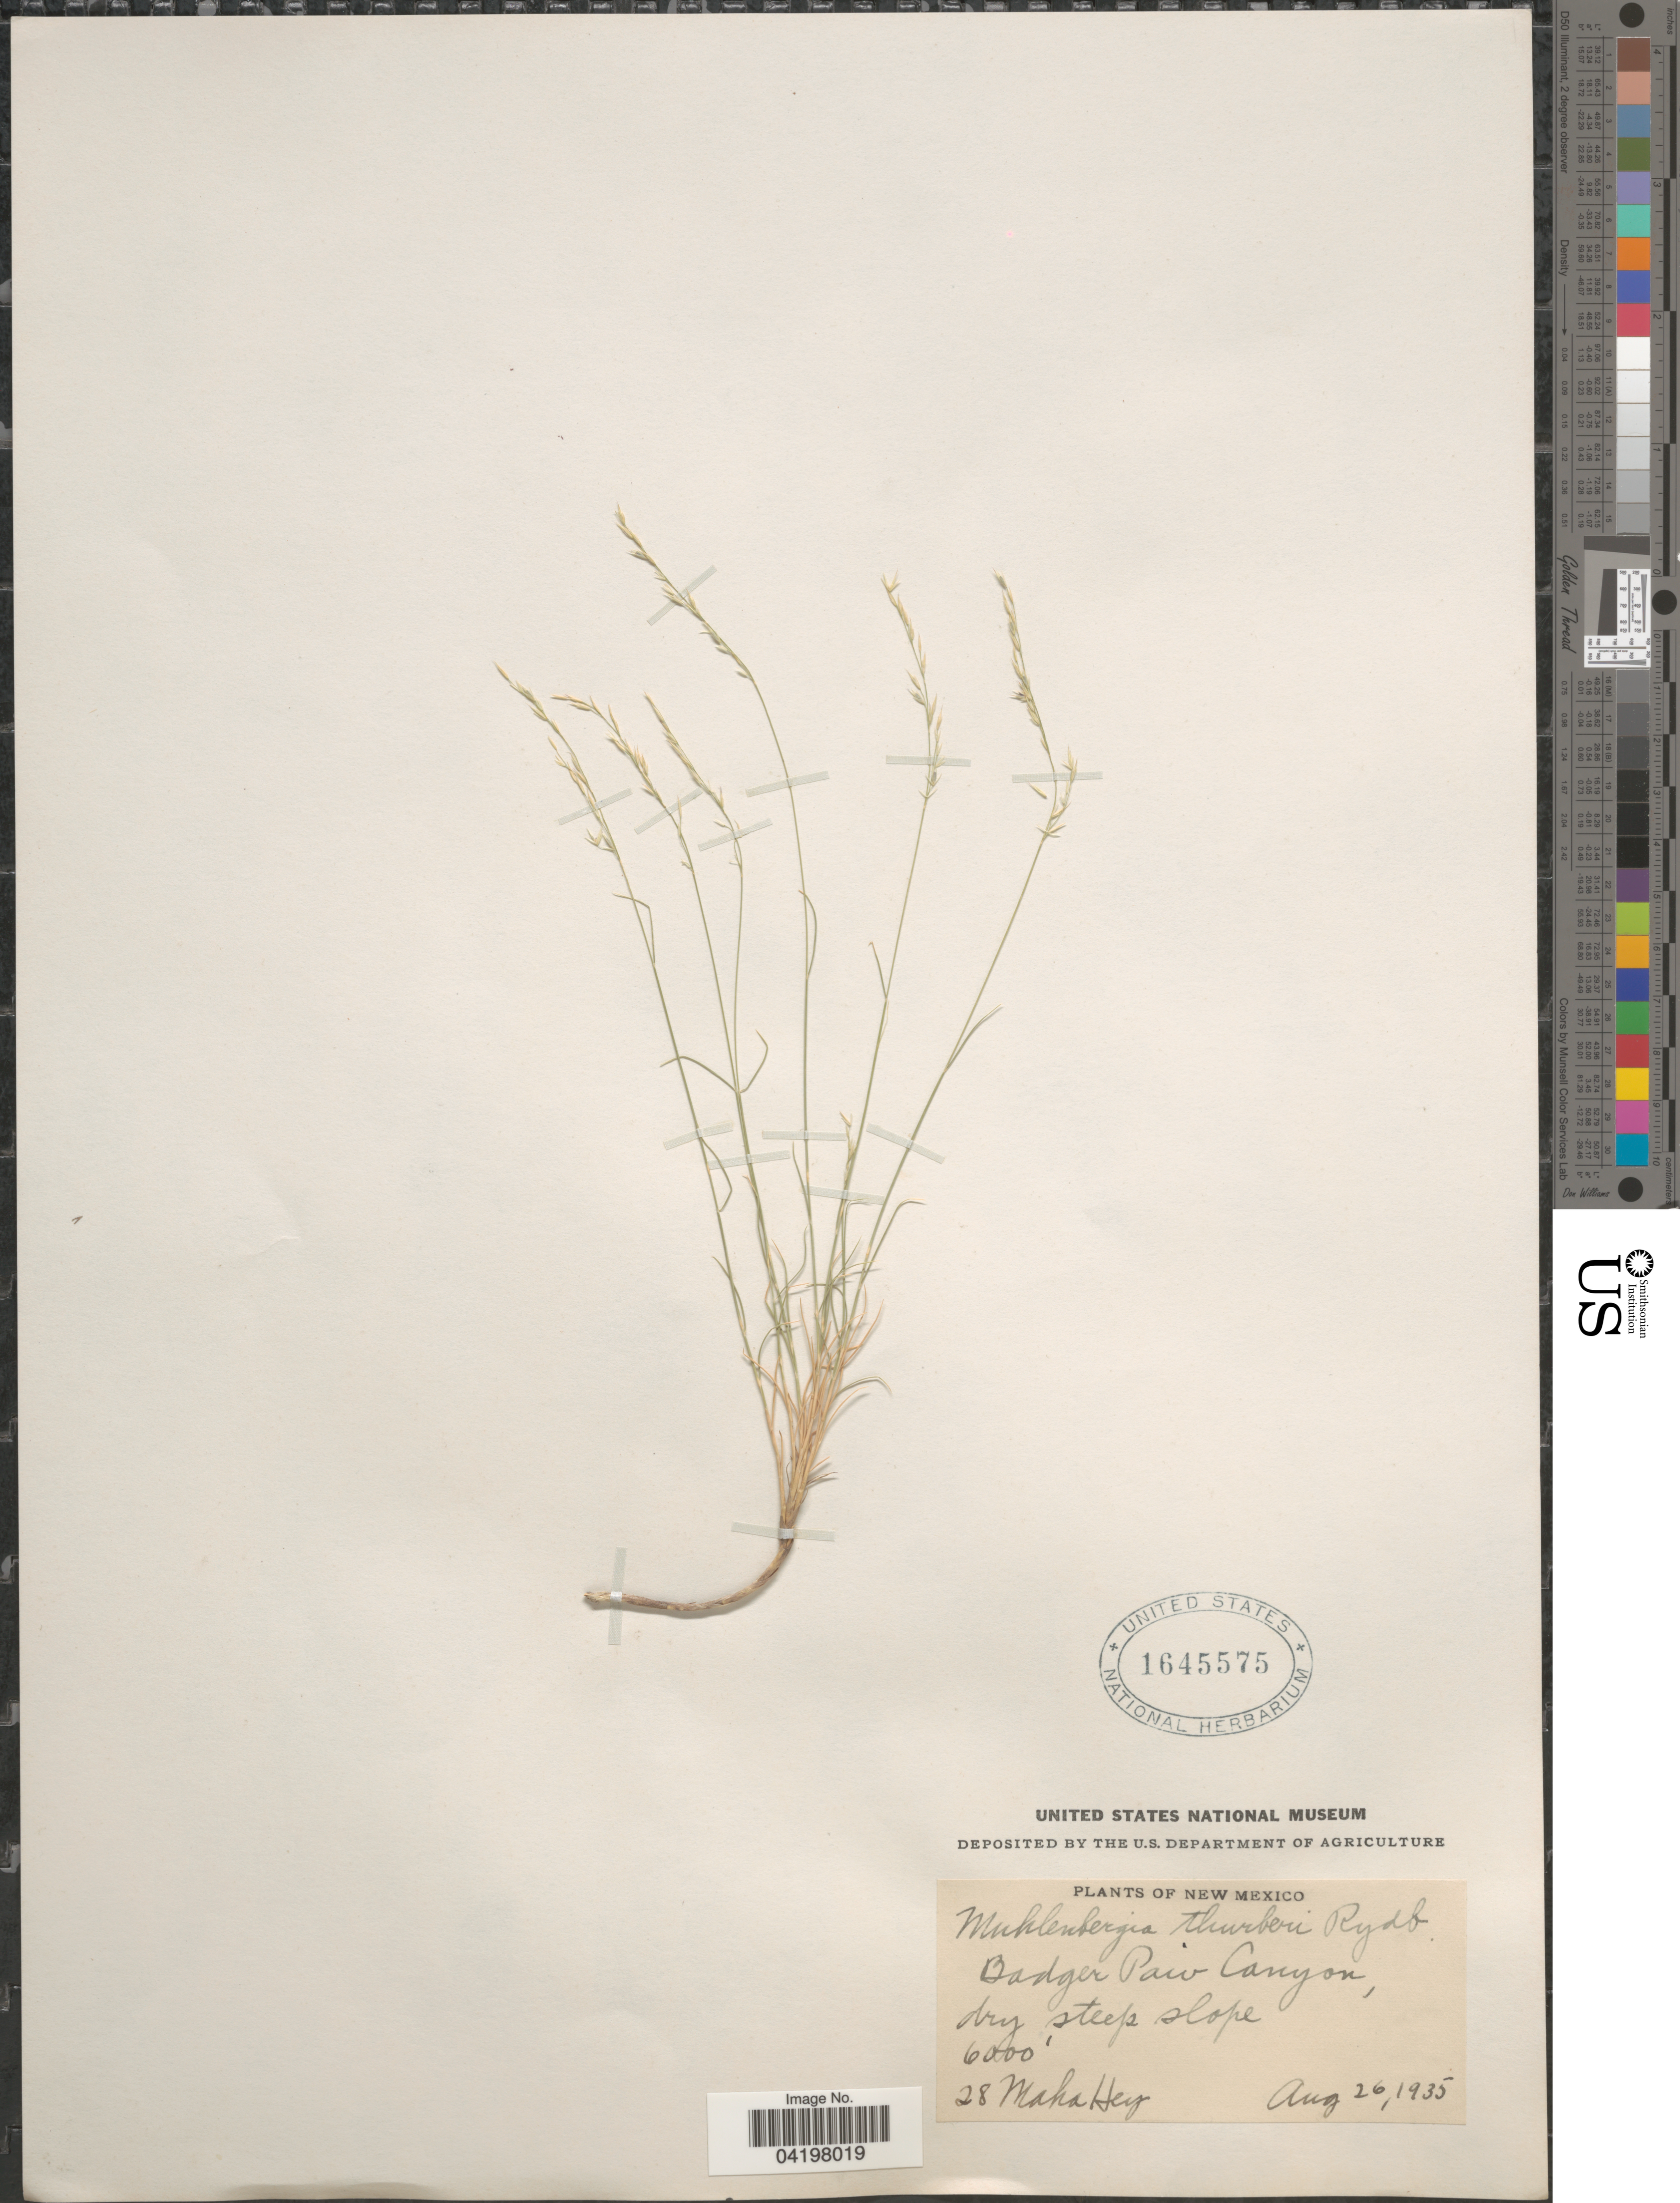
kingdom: Plantae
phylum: Tracheophyta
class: Liliopsida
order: Poales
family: Poaceae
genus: Muhlenbergia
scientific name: Muhlenbergia thurberi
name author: (Scribn.) Rydb.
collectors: M. Hey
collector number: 28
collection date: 1935-08-26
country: United States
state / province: New Mexico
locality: Badger Paw Canyon.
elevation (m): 1829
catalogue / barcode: US 1645575